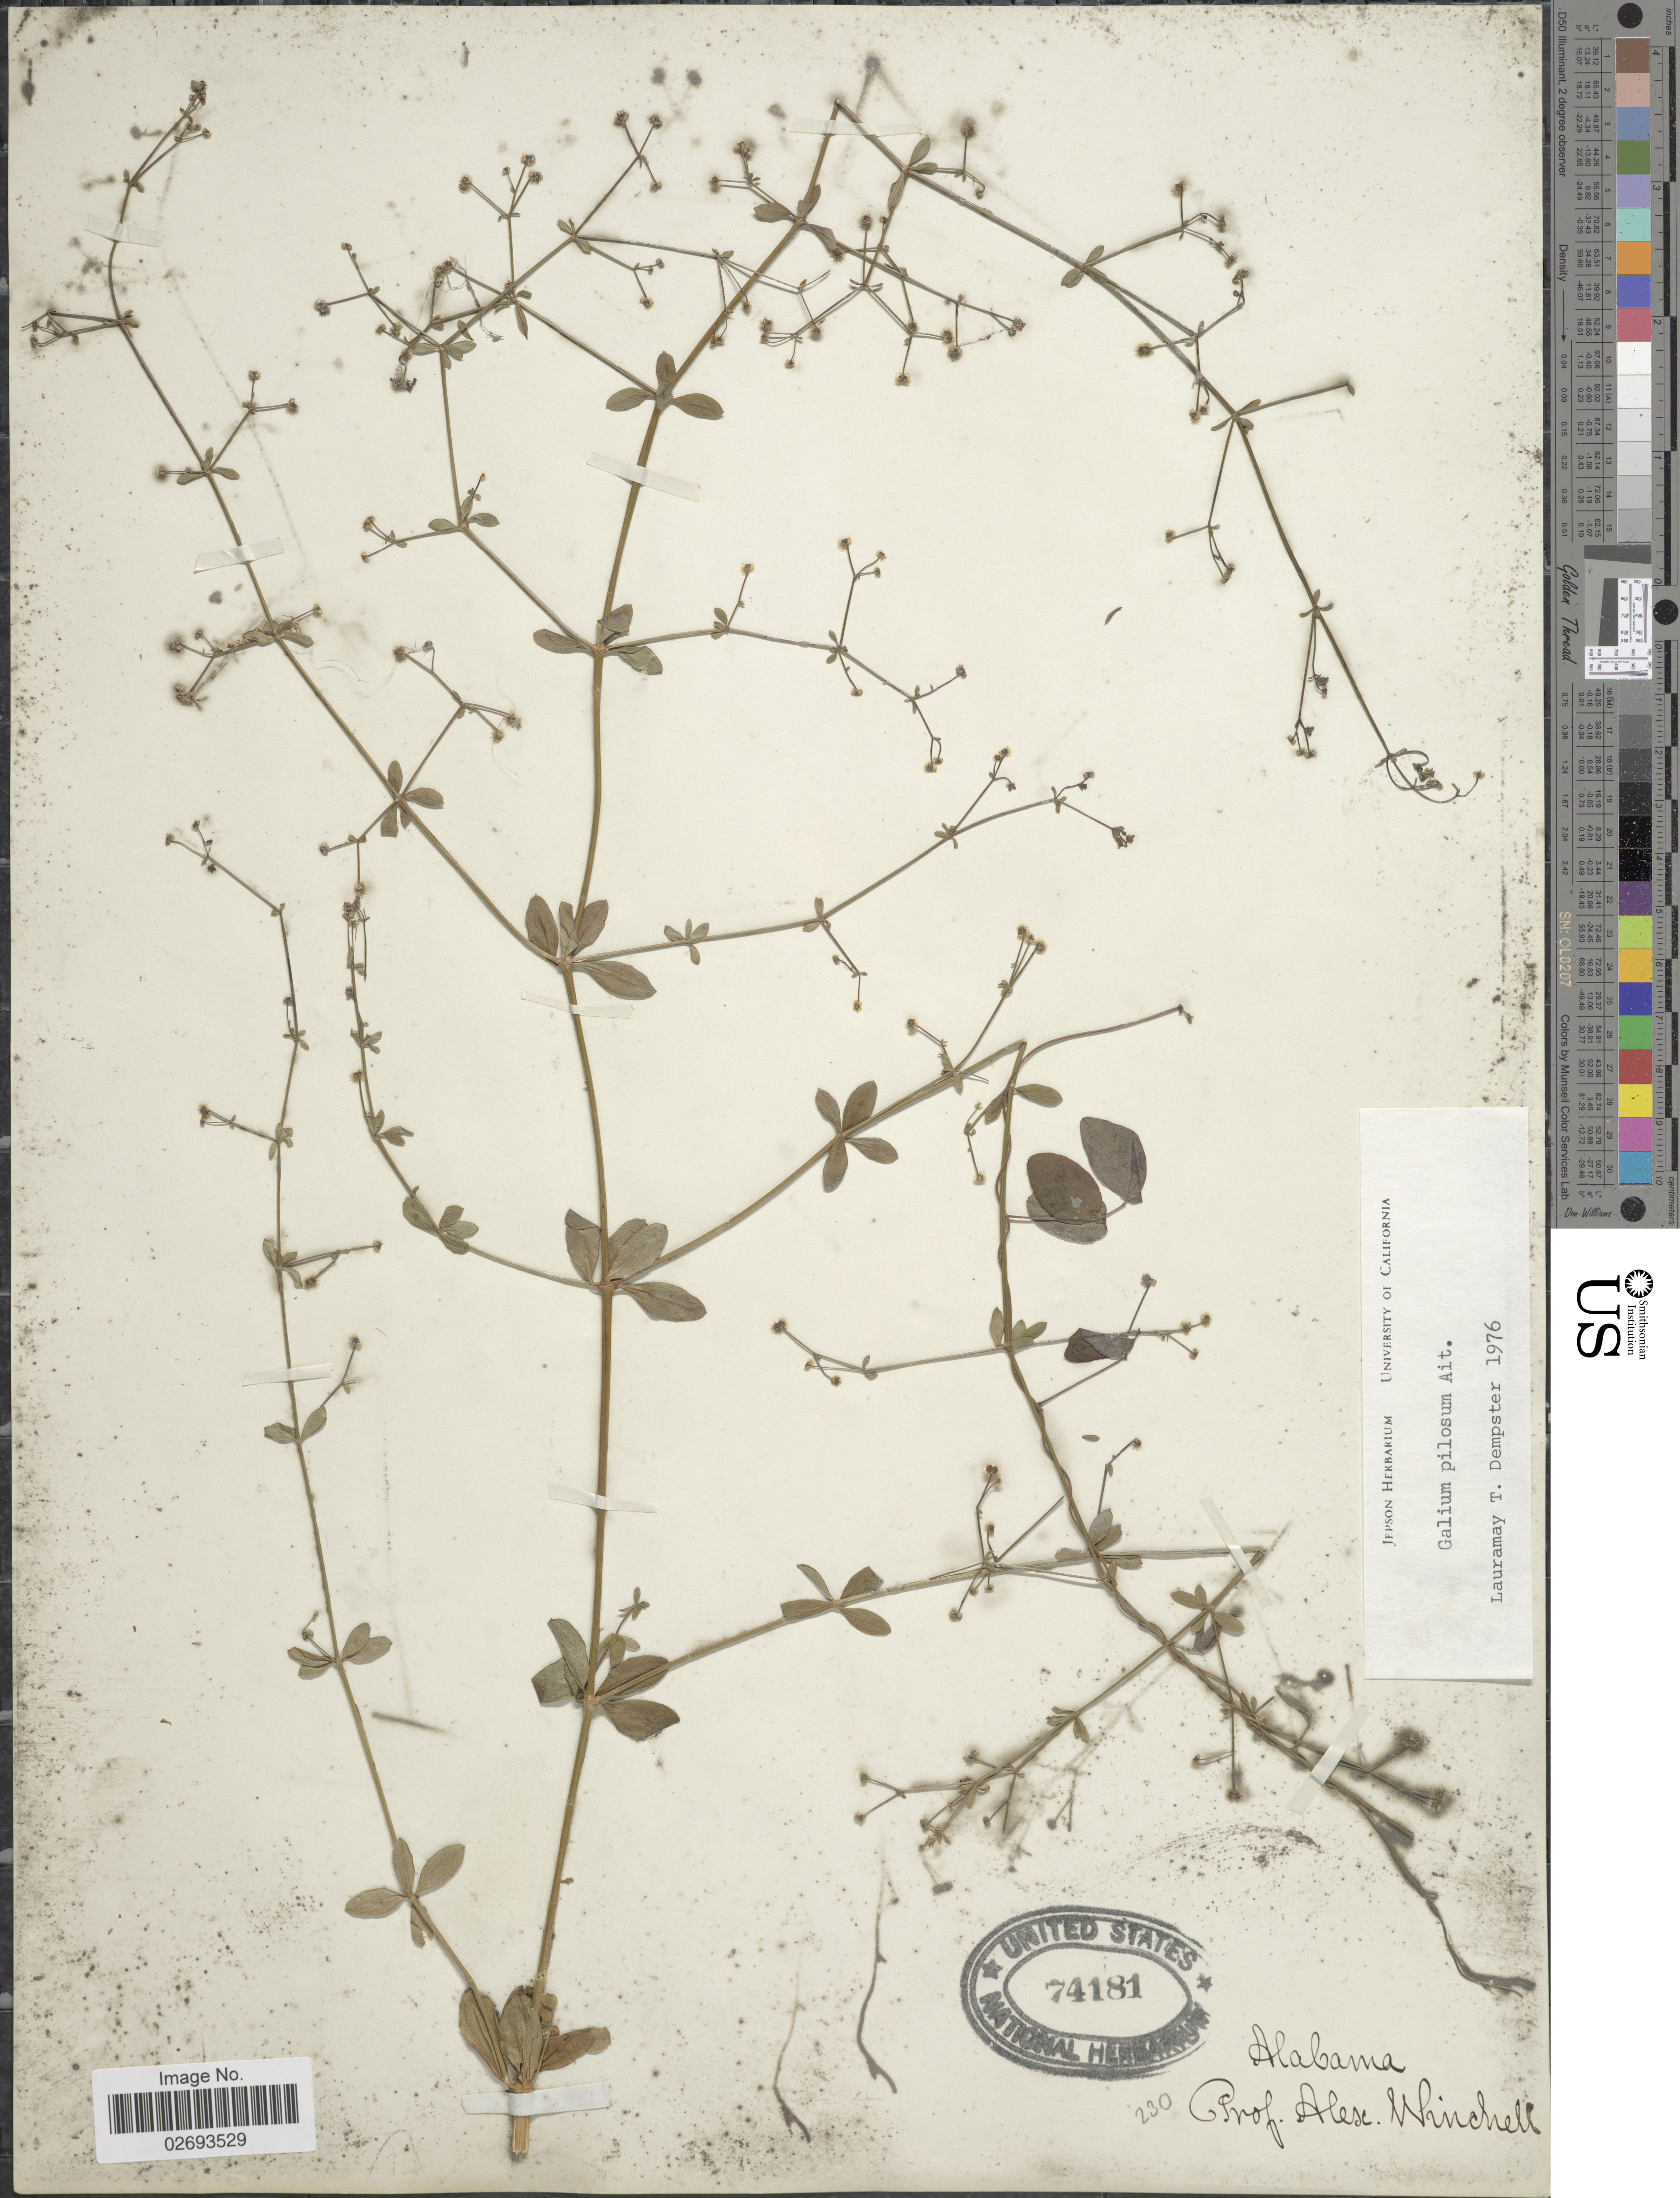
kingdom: Plantae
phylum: Tracheophyta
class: Magnoliopsida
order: Gentianales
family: Rubiaceae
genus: Galium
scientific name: Galium pilosum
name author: Aiton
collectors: A. Winchell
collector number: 230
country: United States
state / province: Alabama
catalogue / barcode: US 74181